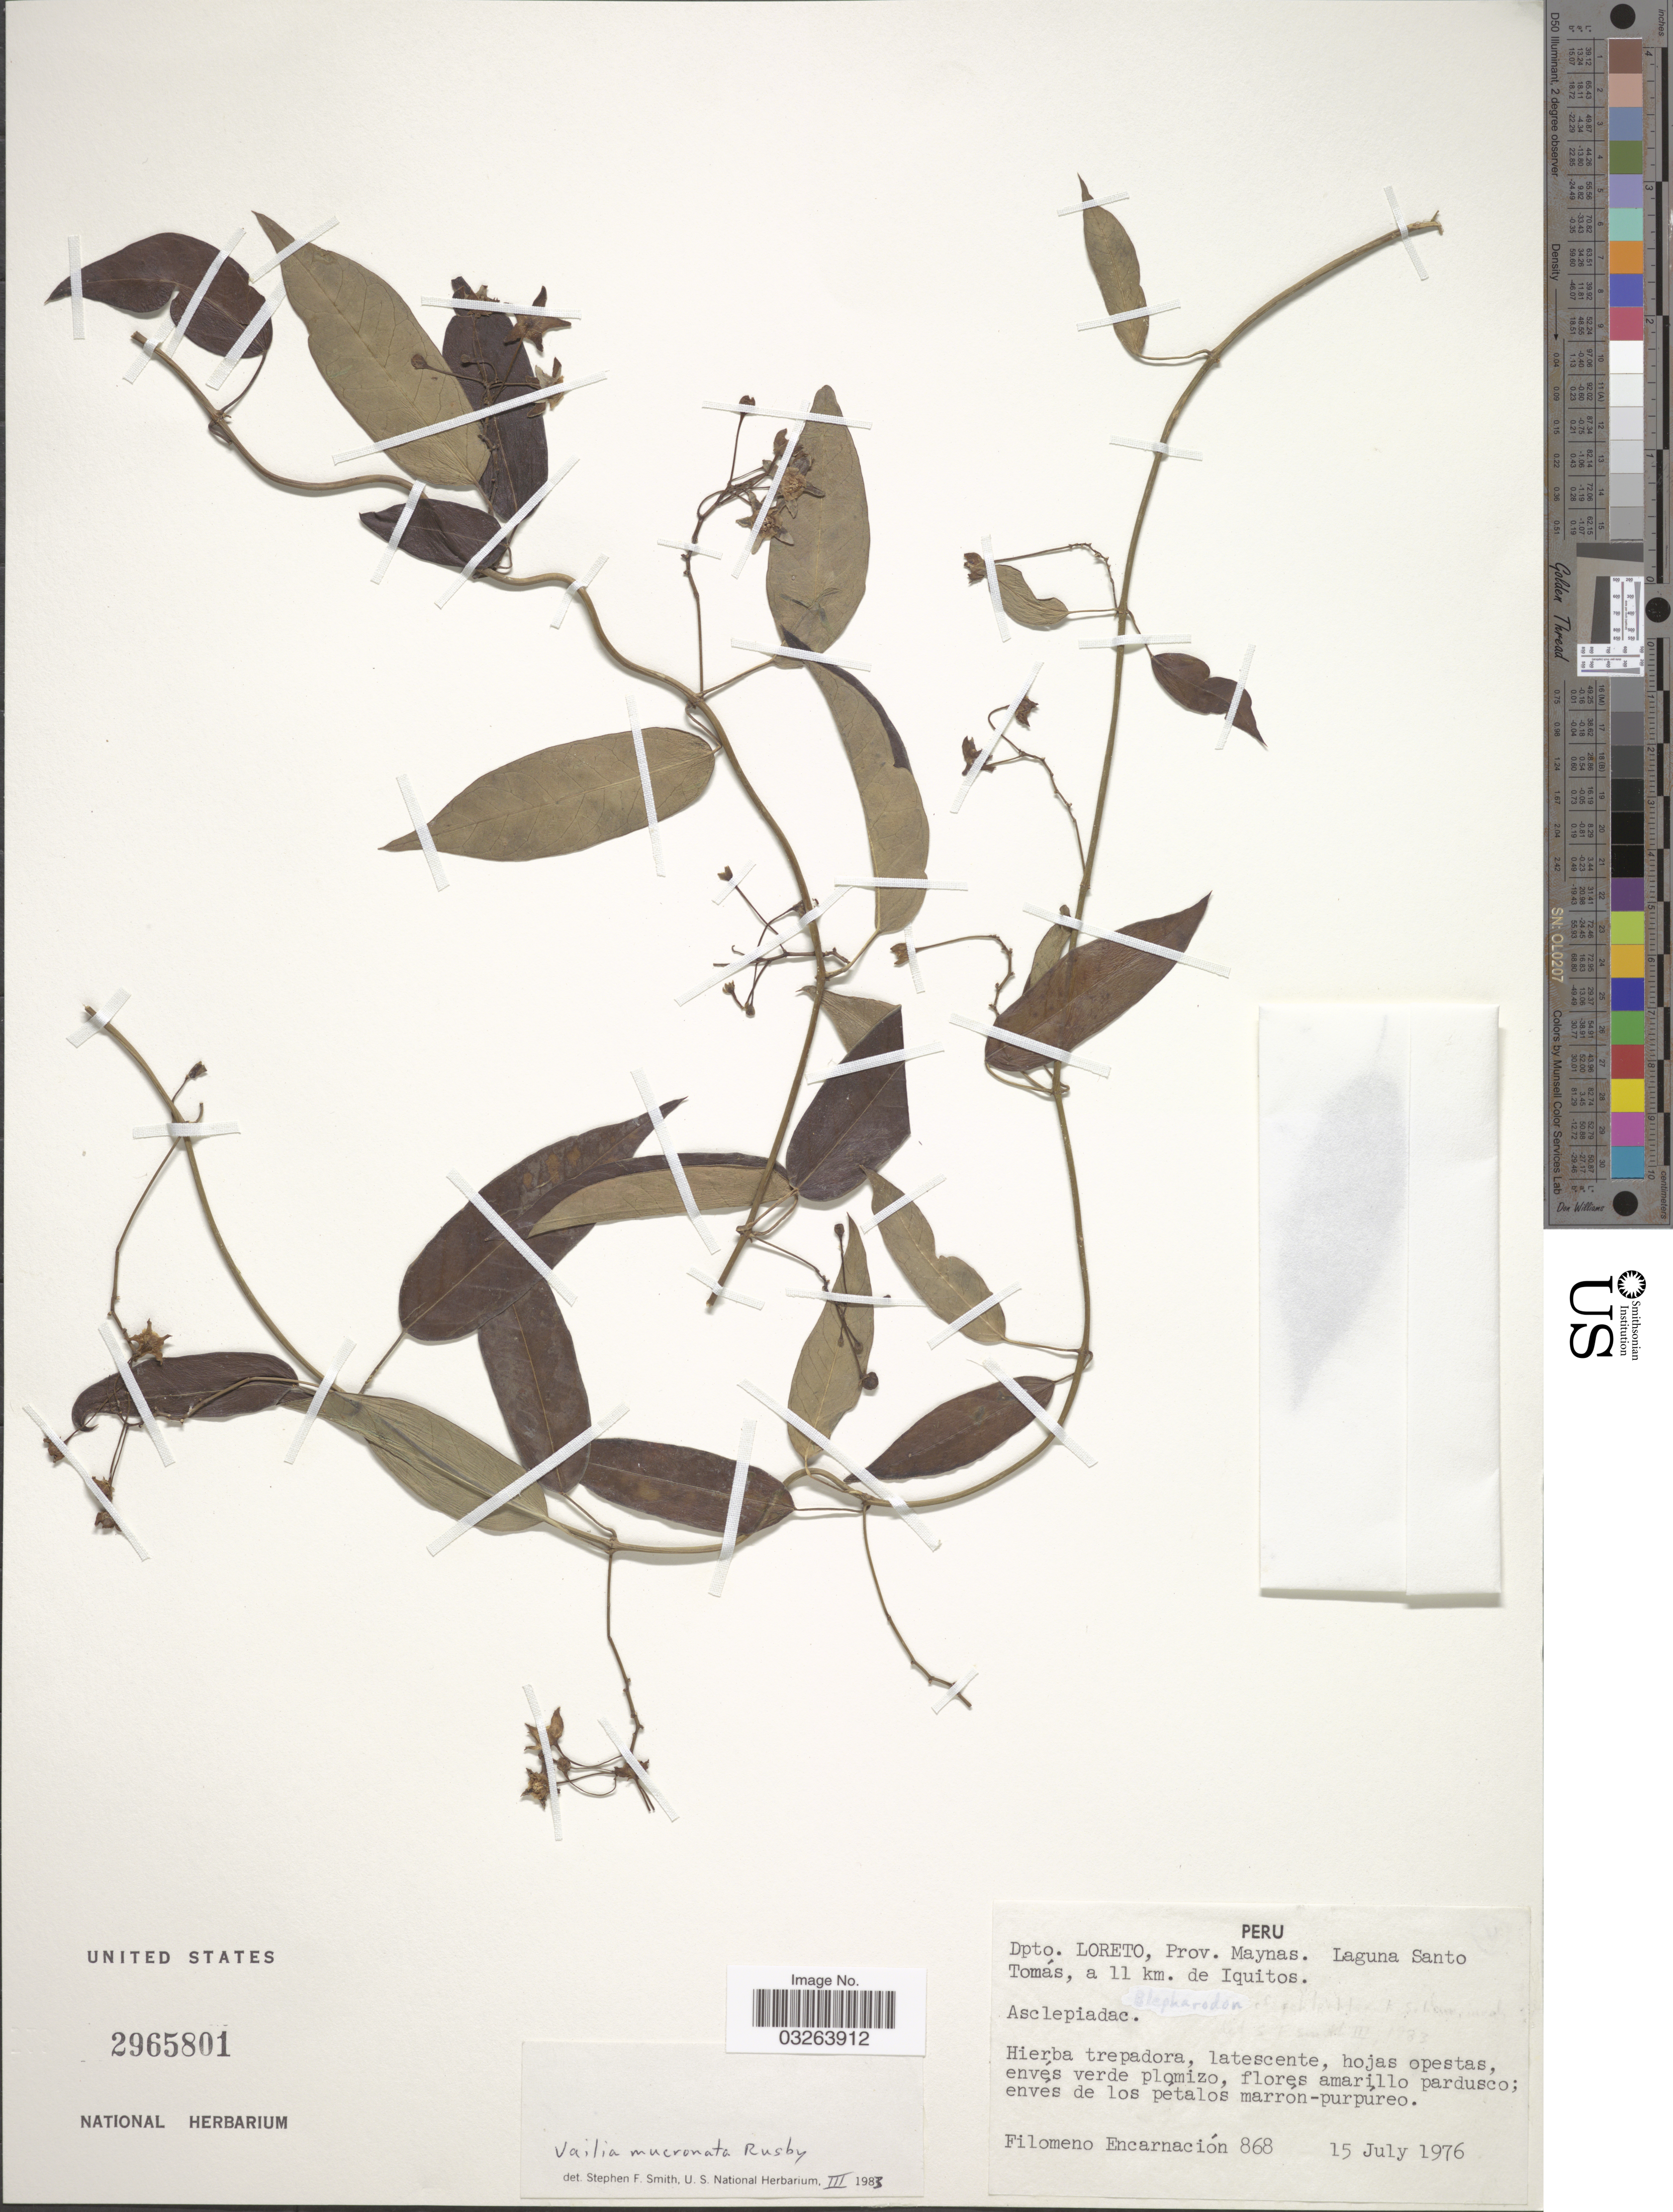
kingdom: Plantae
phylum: Tracheophyta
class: Magnoliopsida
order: Gentianales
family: Apocynaceae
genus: Vailia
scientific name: Vailia mucronata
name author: Rusby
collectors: F. Encarnación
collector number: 868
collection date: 1976-07-15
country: Peru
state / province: Loreto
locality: Dpto. Loreto, Prov. Maynas. Laguna Santo Tomás, a 11 km. de Iquitos.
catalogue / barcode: US 2965801